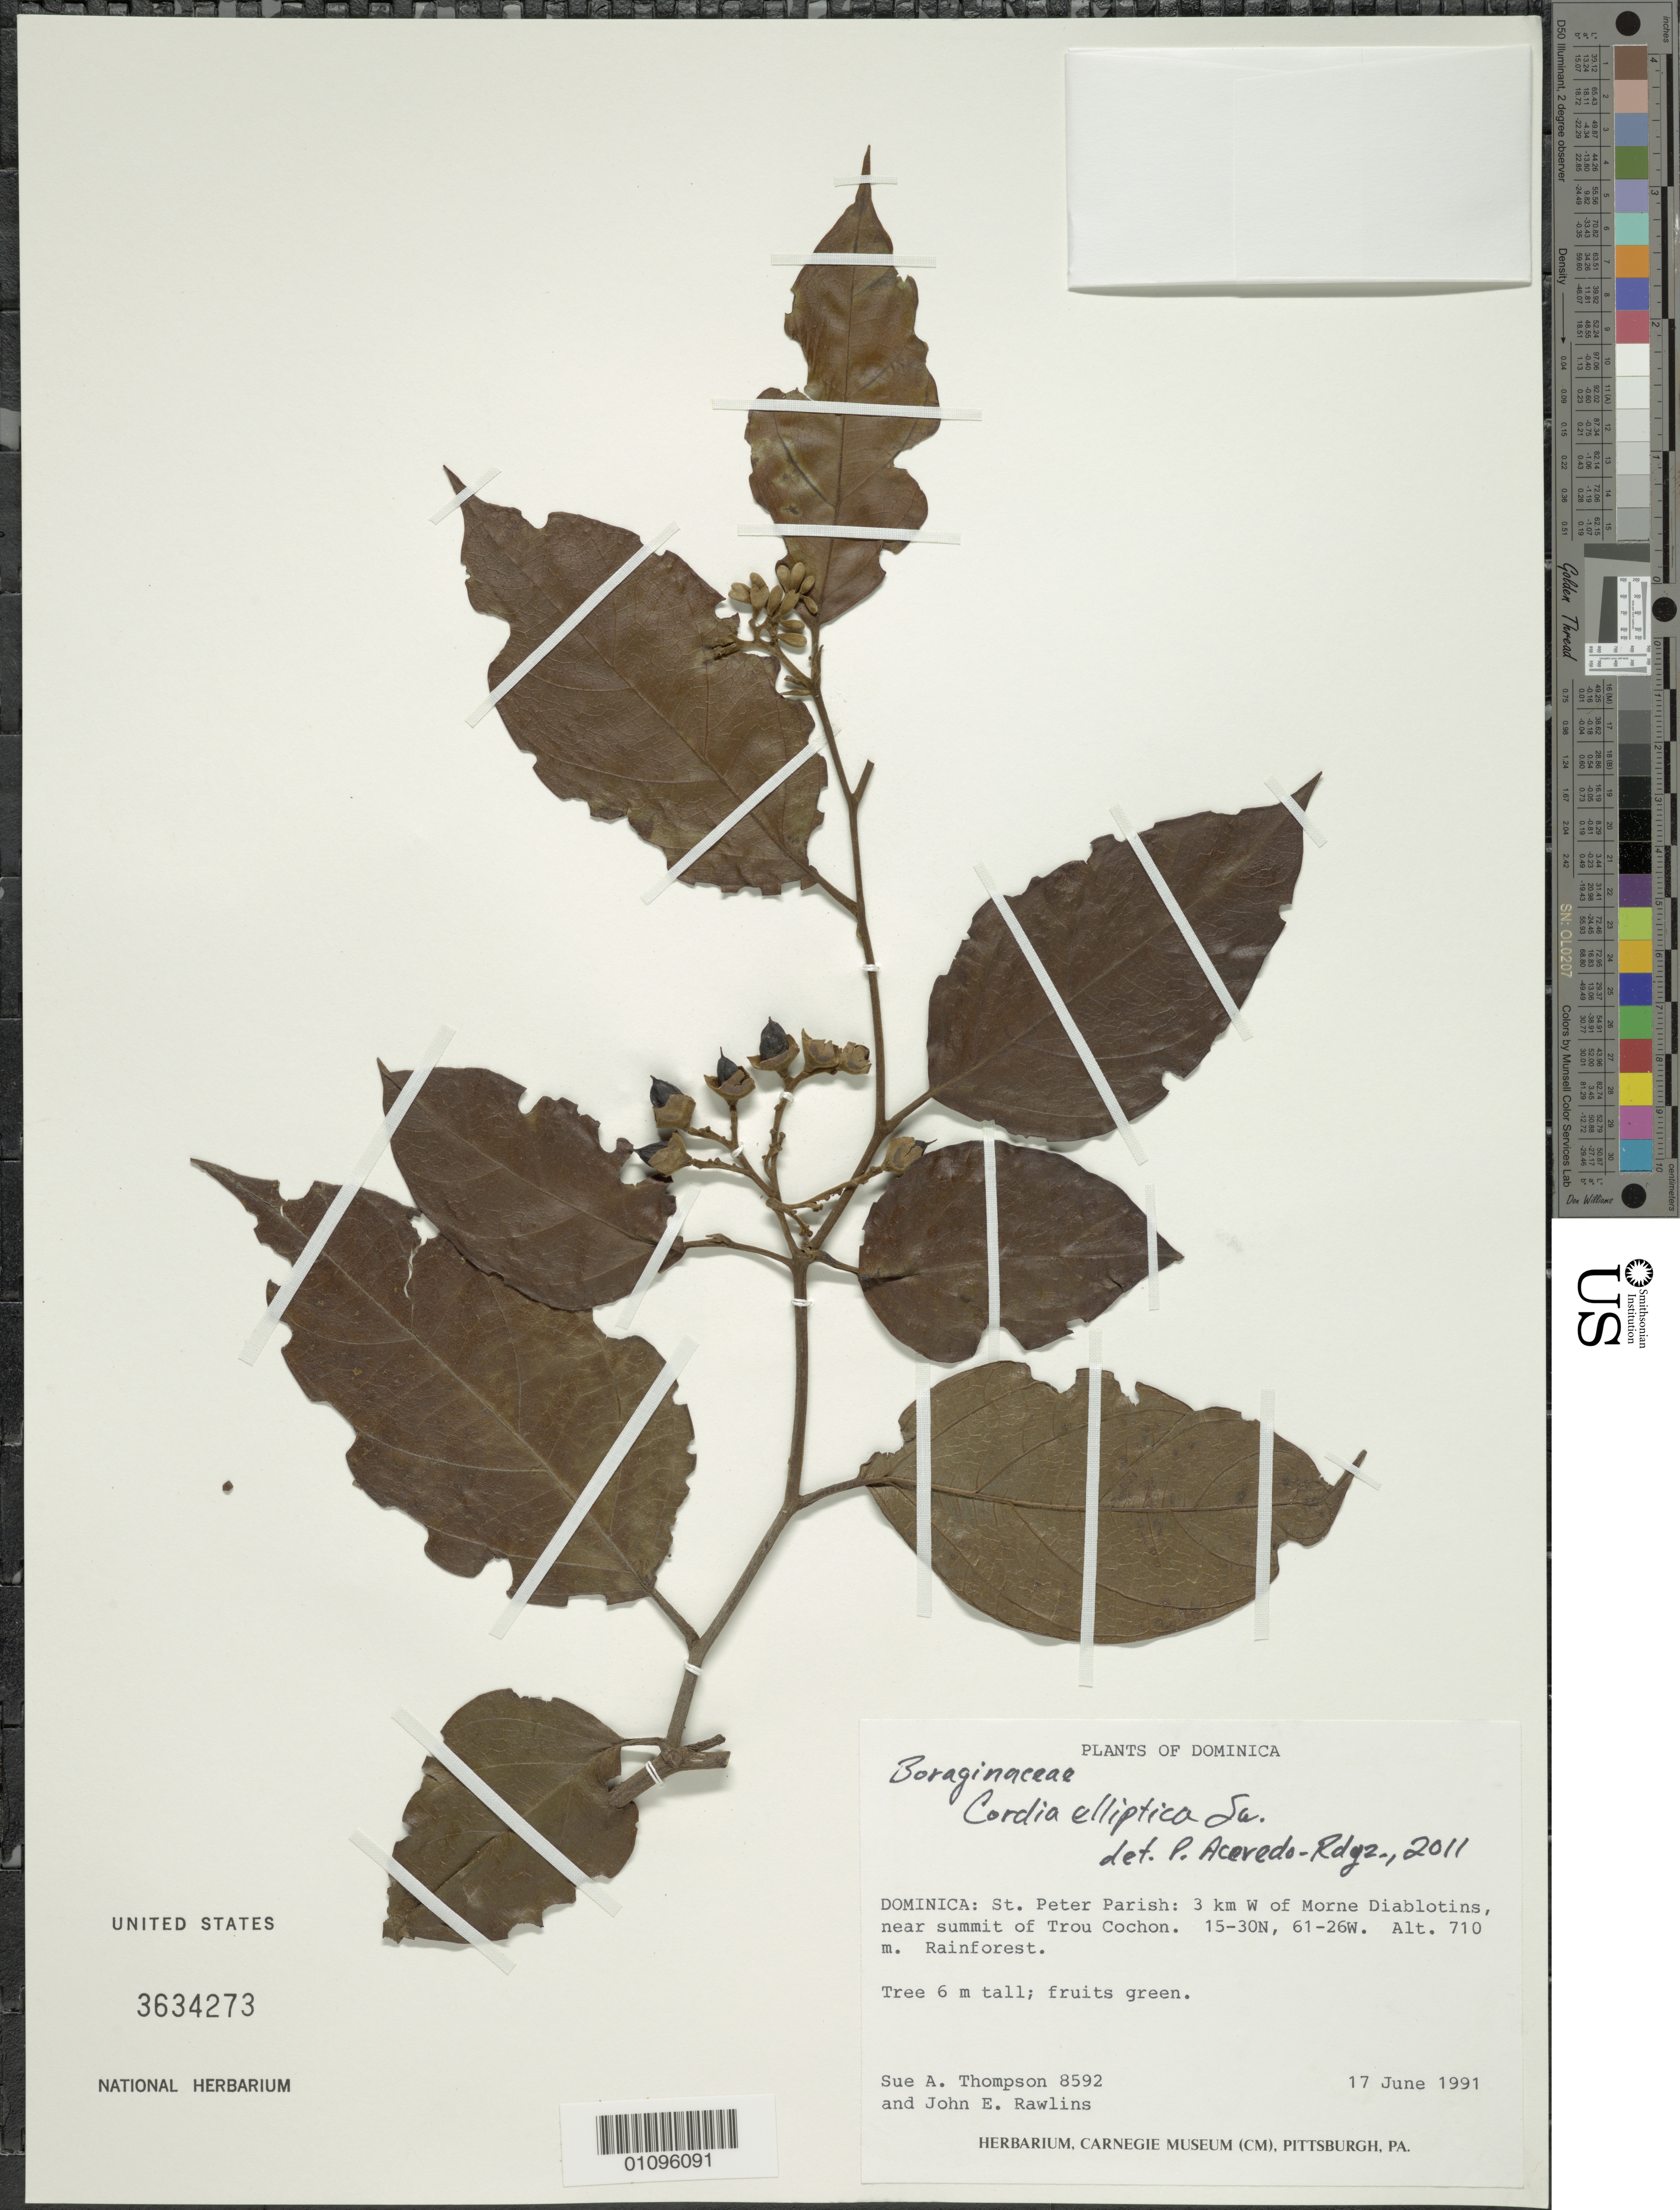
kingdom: Plantae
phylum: Tracheophyta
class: Magnoliopsida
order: Boraginales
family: Cordiaceae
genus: Cordia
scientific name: Cordia elliptica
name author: Sw.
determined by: Acevedo-Rodríguez, P., (BOT), Smithsonian Institution - National Museum of Natural History (UNITED STATES)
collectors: S. A. Thompson & J. Rawlins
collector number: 8592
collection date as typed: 17 Jun 1991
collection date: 1991-06-17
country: Dominica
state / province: St. Peter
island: Dominica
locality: Morne Diablotins, 3 km W, near summit of Trou Cochon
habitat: Rainforest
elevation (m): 710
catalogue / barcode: US 3634273